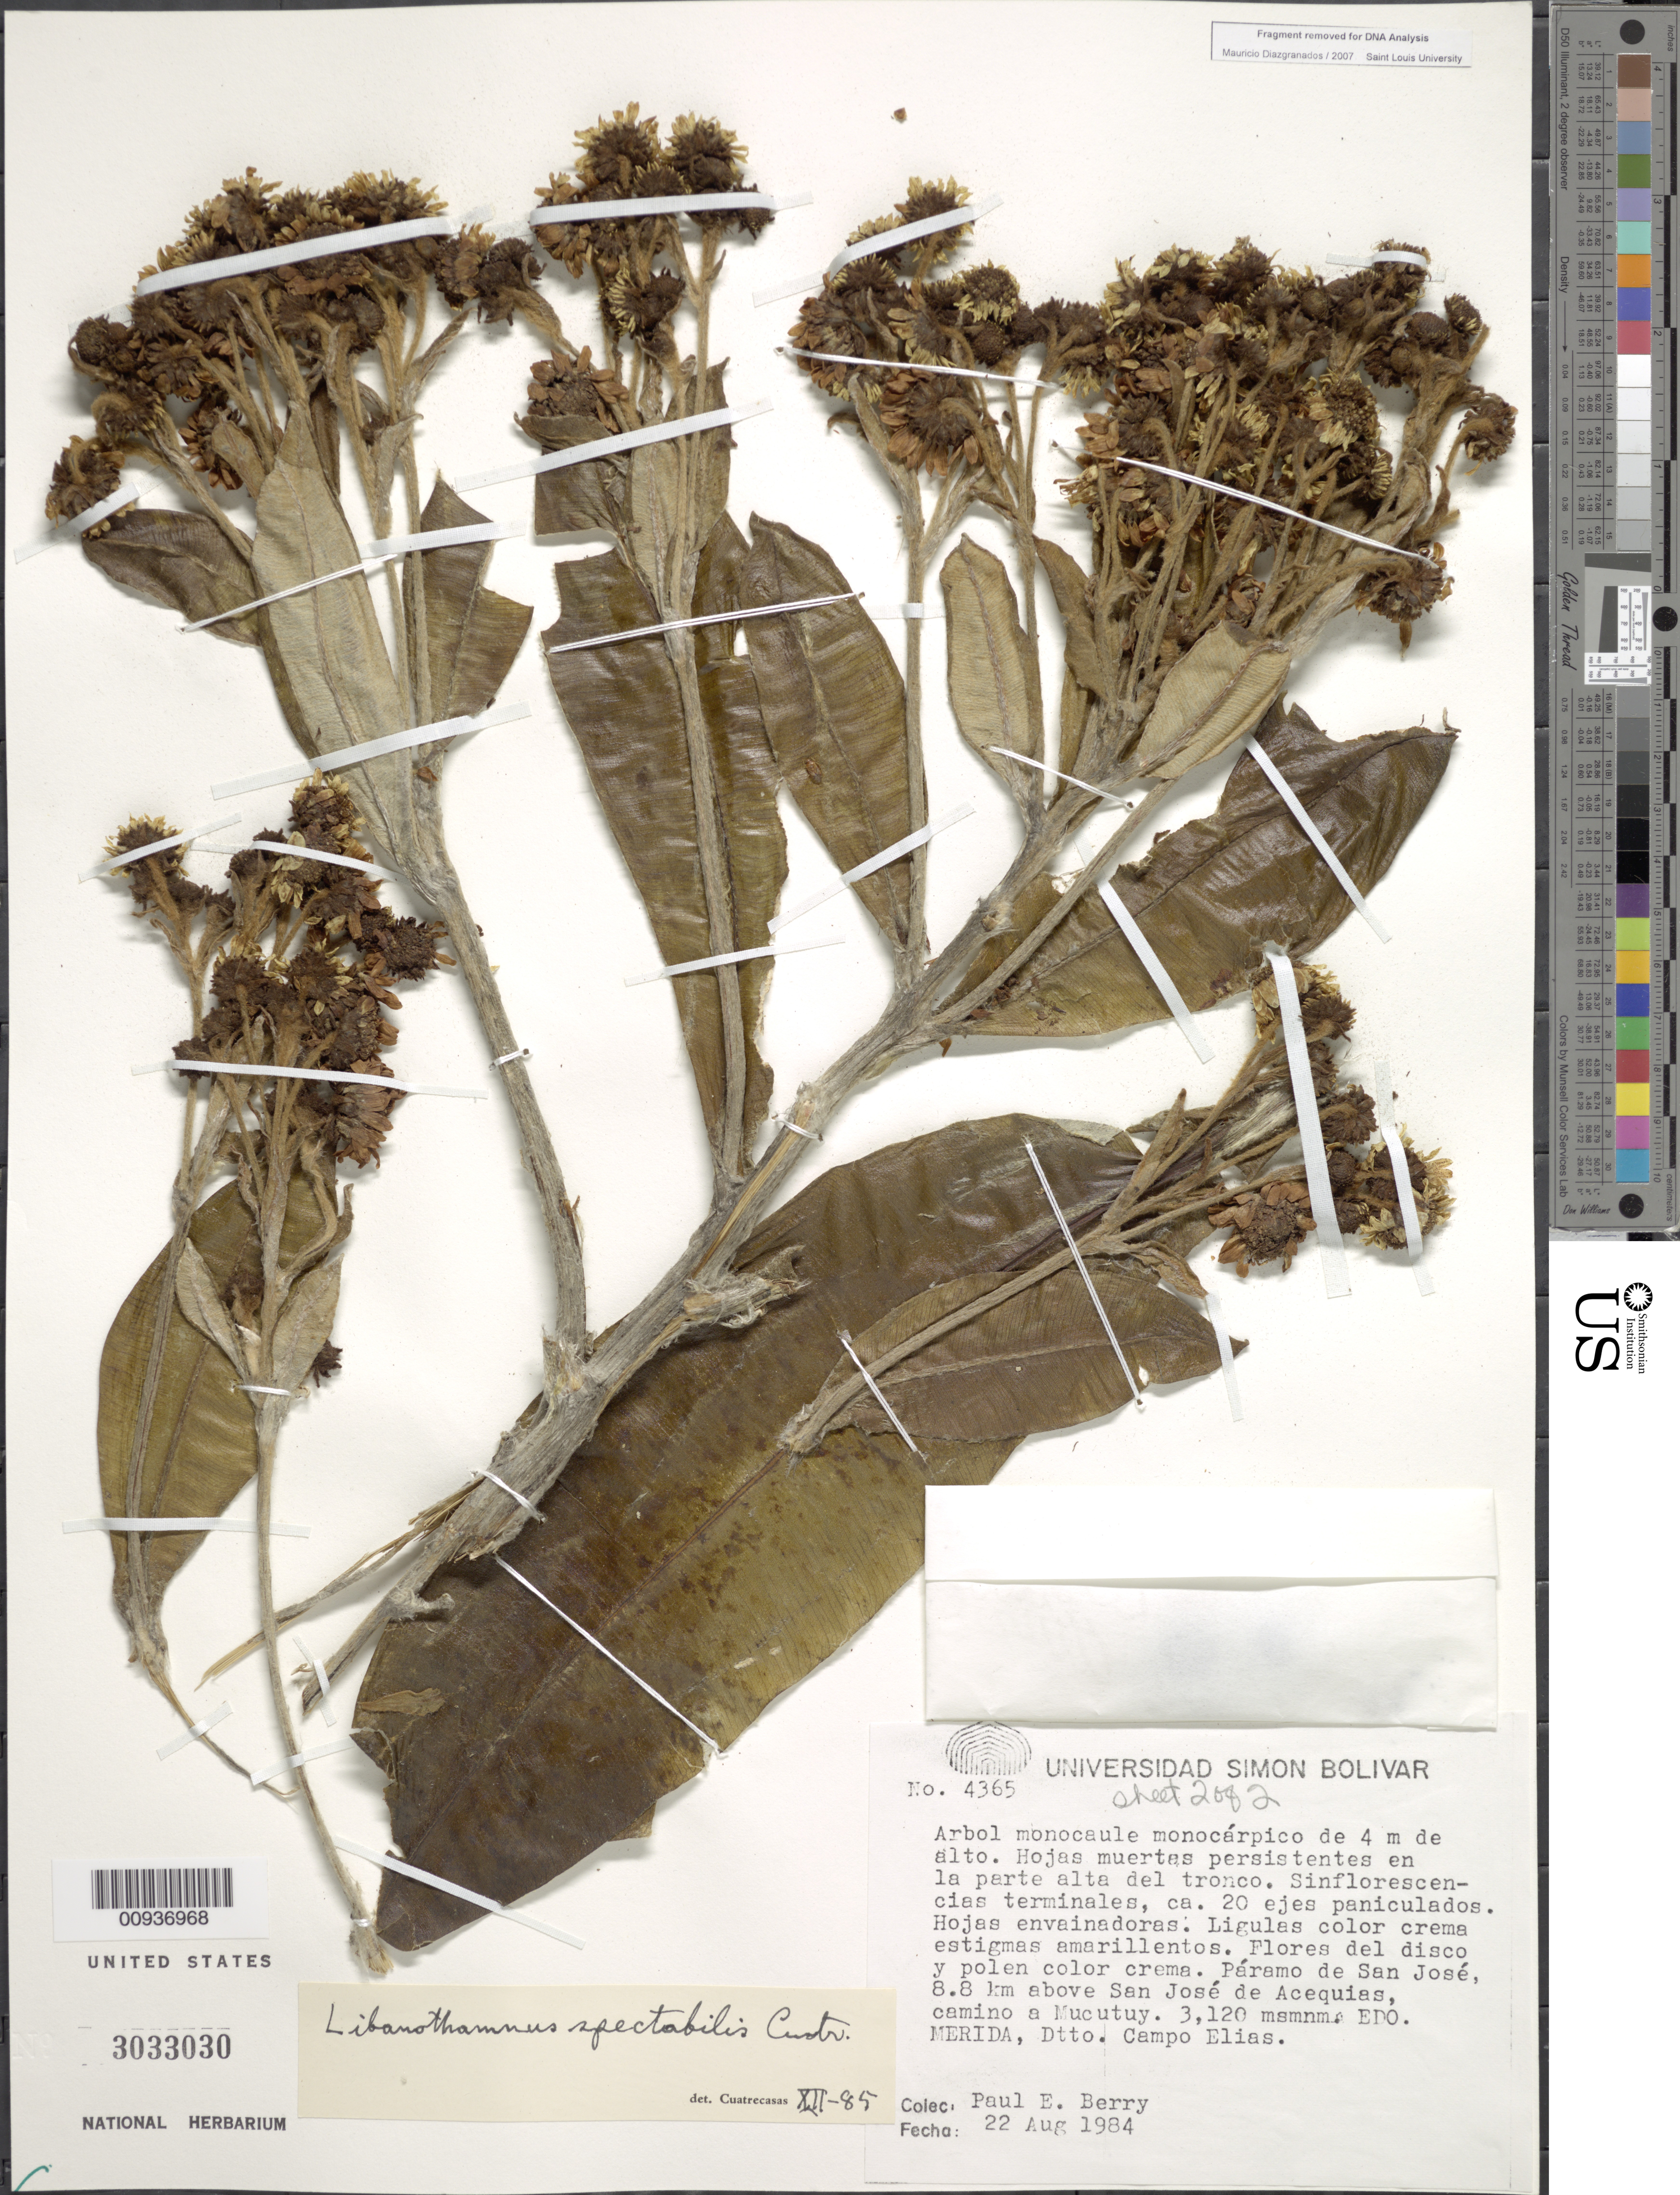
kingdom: Plantae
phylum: Tracheophyta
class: Magnoliopsida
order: Asterales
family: Asteraceae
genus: Libanothamnus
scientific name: Libanothamnus spectabilis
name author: (Cuatrec.) Cuatrec.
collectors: P. E. Berry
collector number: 4365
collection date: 1984-08-22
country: Venezuela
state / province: Mérida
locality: Paramo de San Jose, 8.8 km above San Jose de Acequias, camino a Mucutuy, Dtto. Campo Elias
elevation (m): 3120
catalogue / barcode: US 3033030